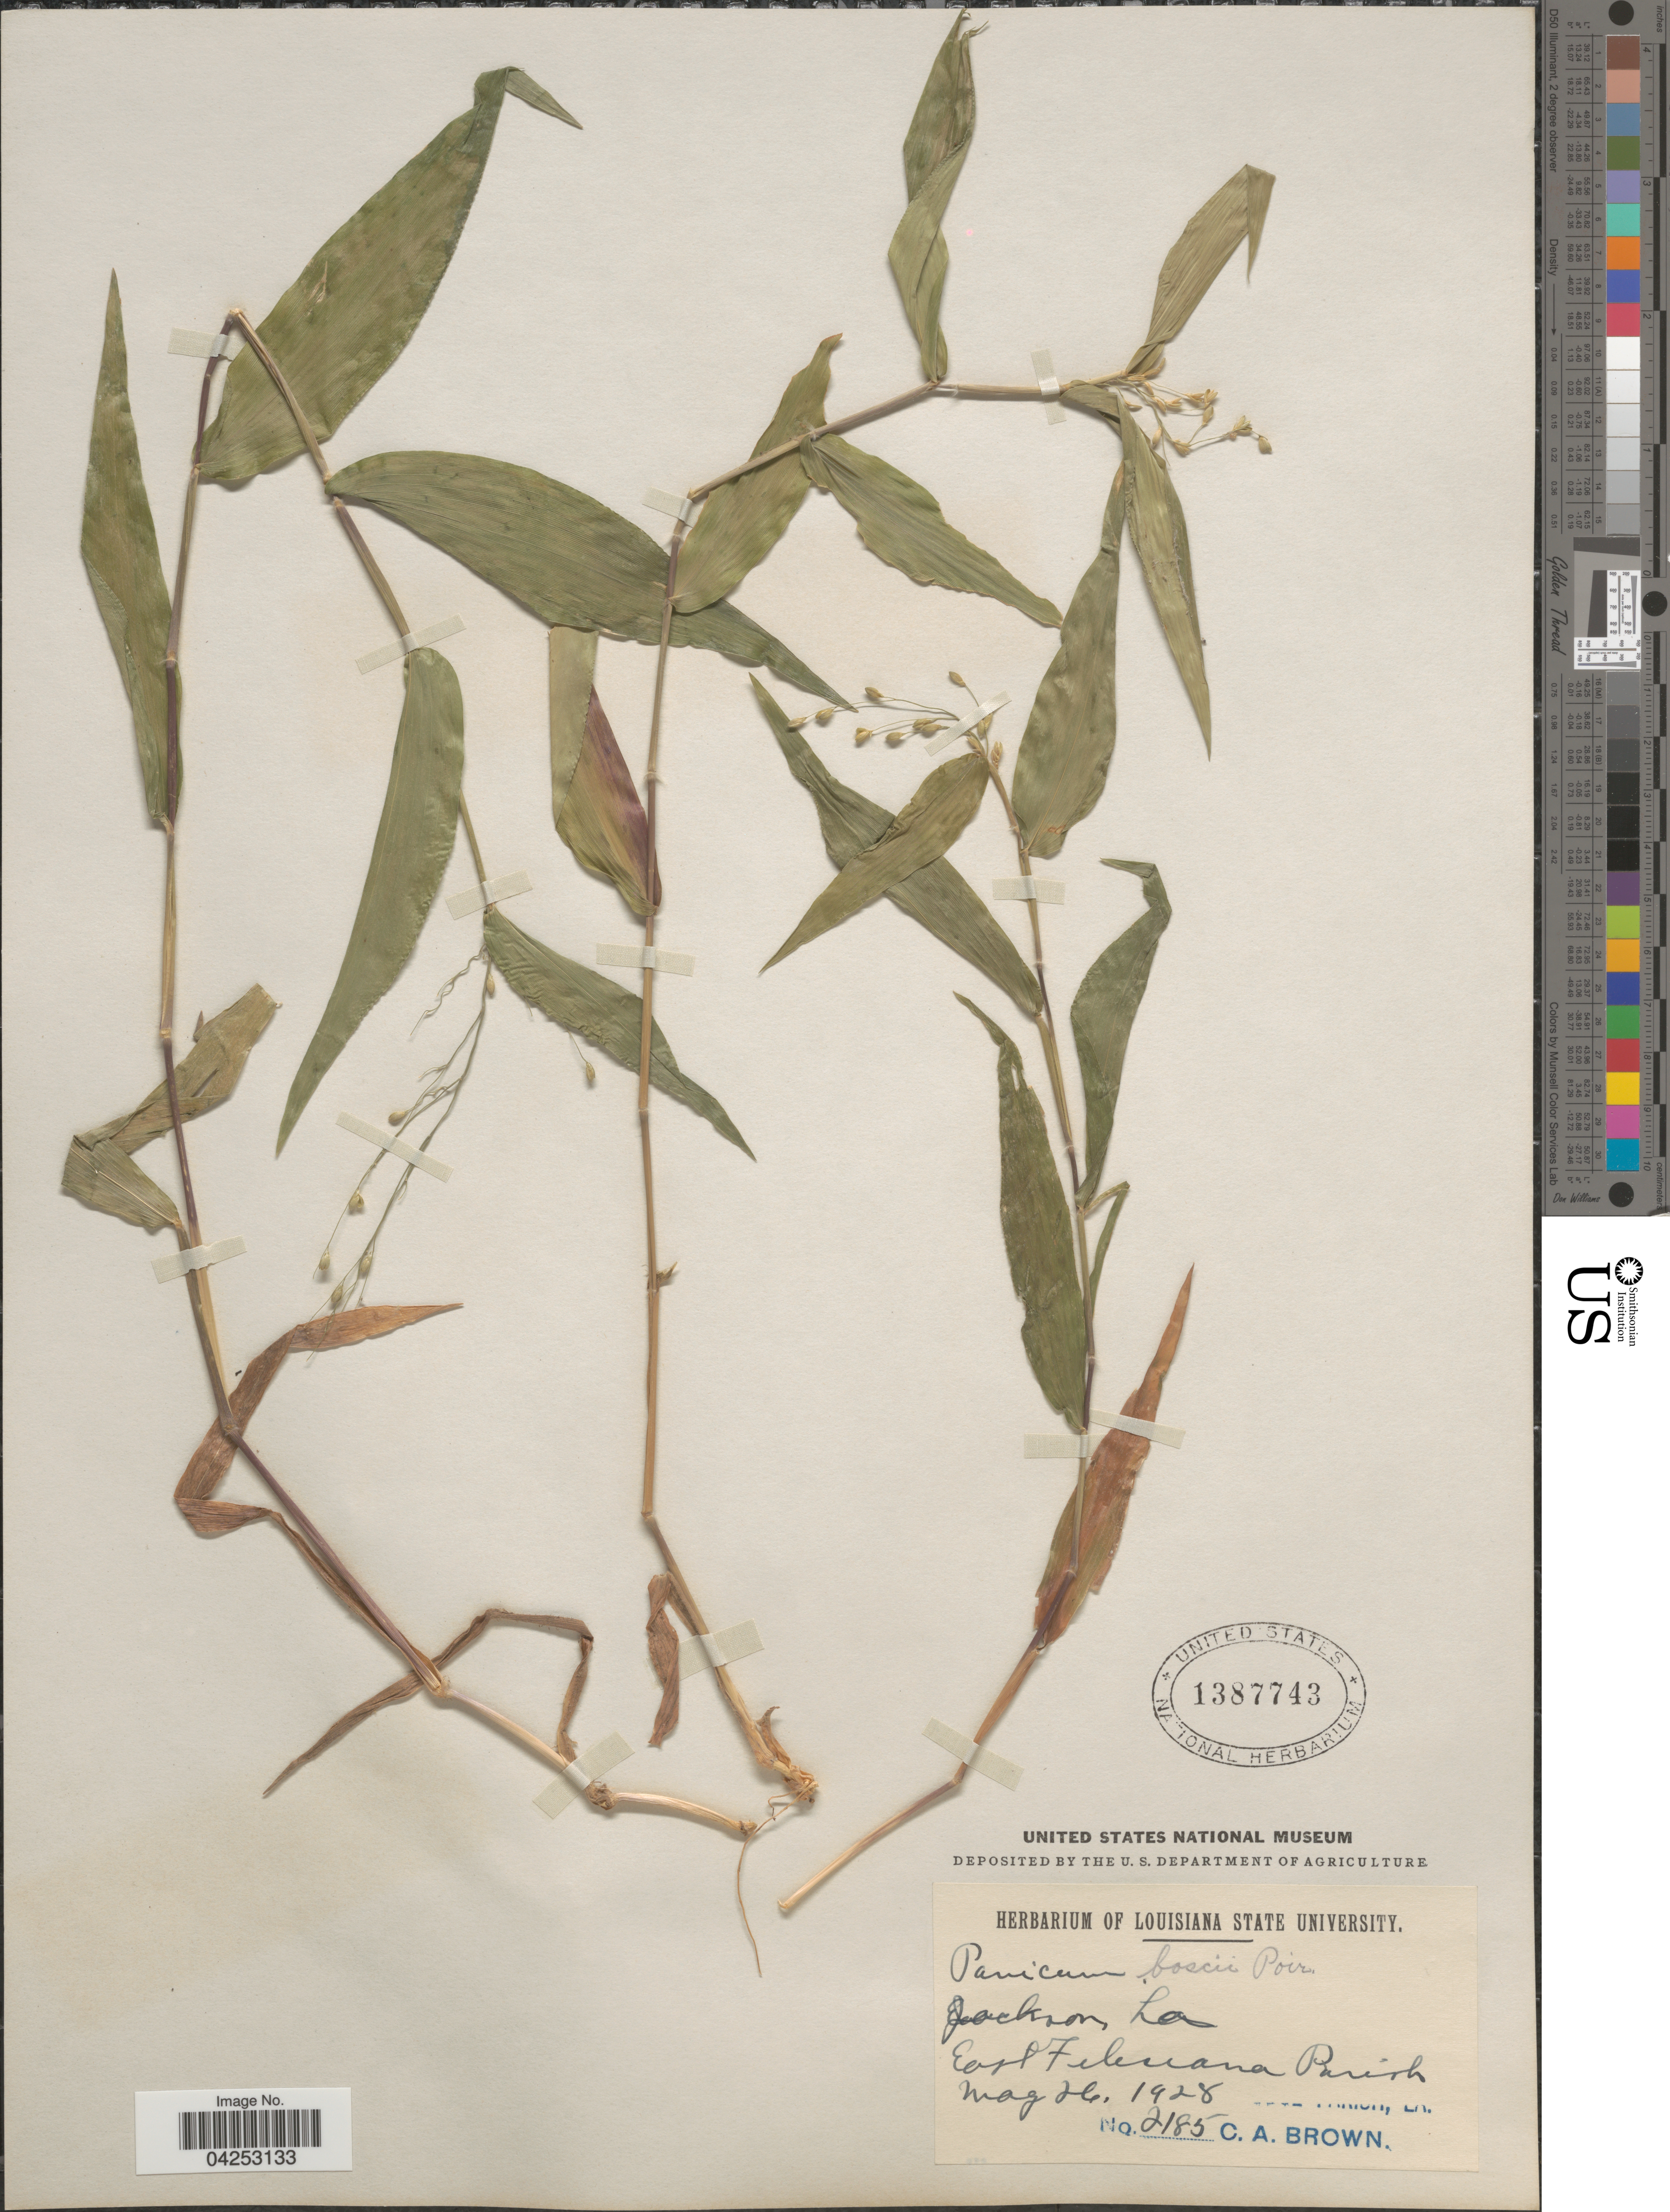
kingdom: Plantae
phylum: Tracheophyta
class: Liliopsida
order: Poales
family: Poaceae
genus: Dichanthelium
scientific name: Dichanthelium boscii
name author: (Poir.) Gould & C.A. Clark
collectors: C. A. Brown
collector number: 2185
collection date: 1928-05-26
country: United States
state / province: Louisiana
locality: Jackson. East Feliciana Parish.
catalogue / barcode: US 1387743